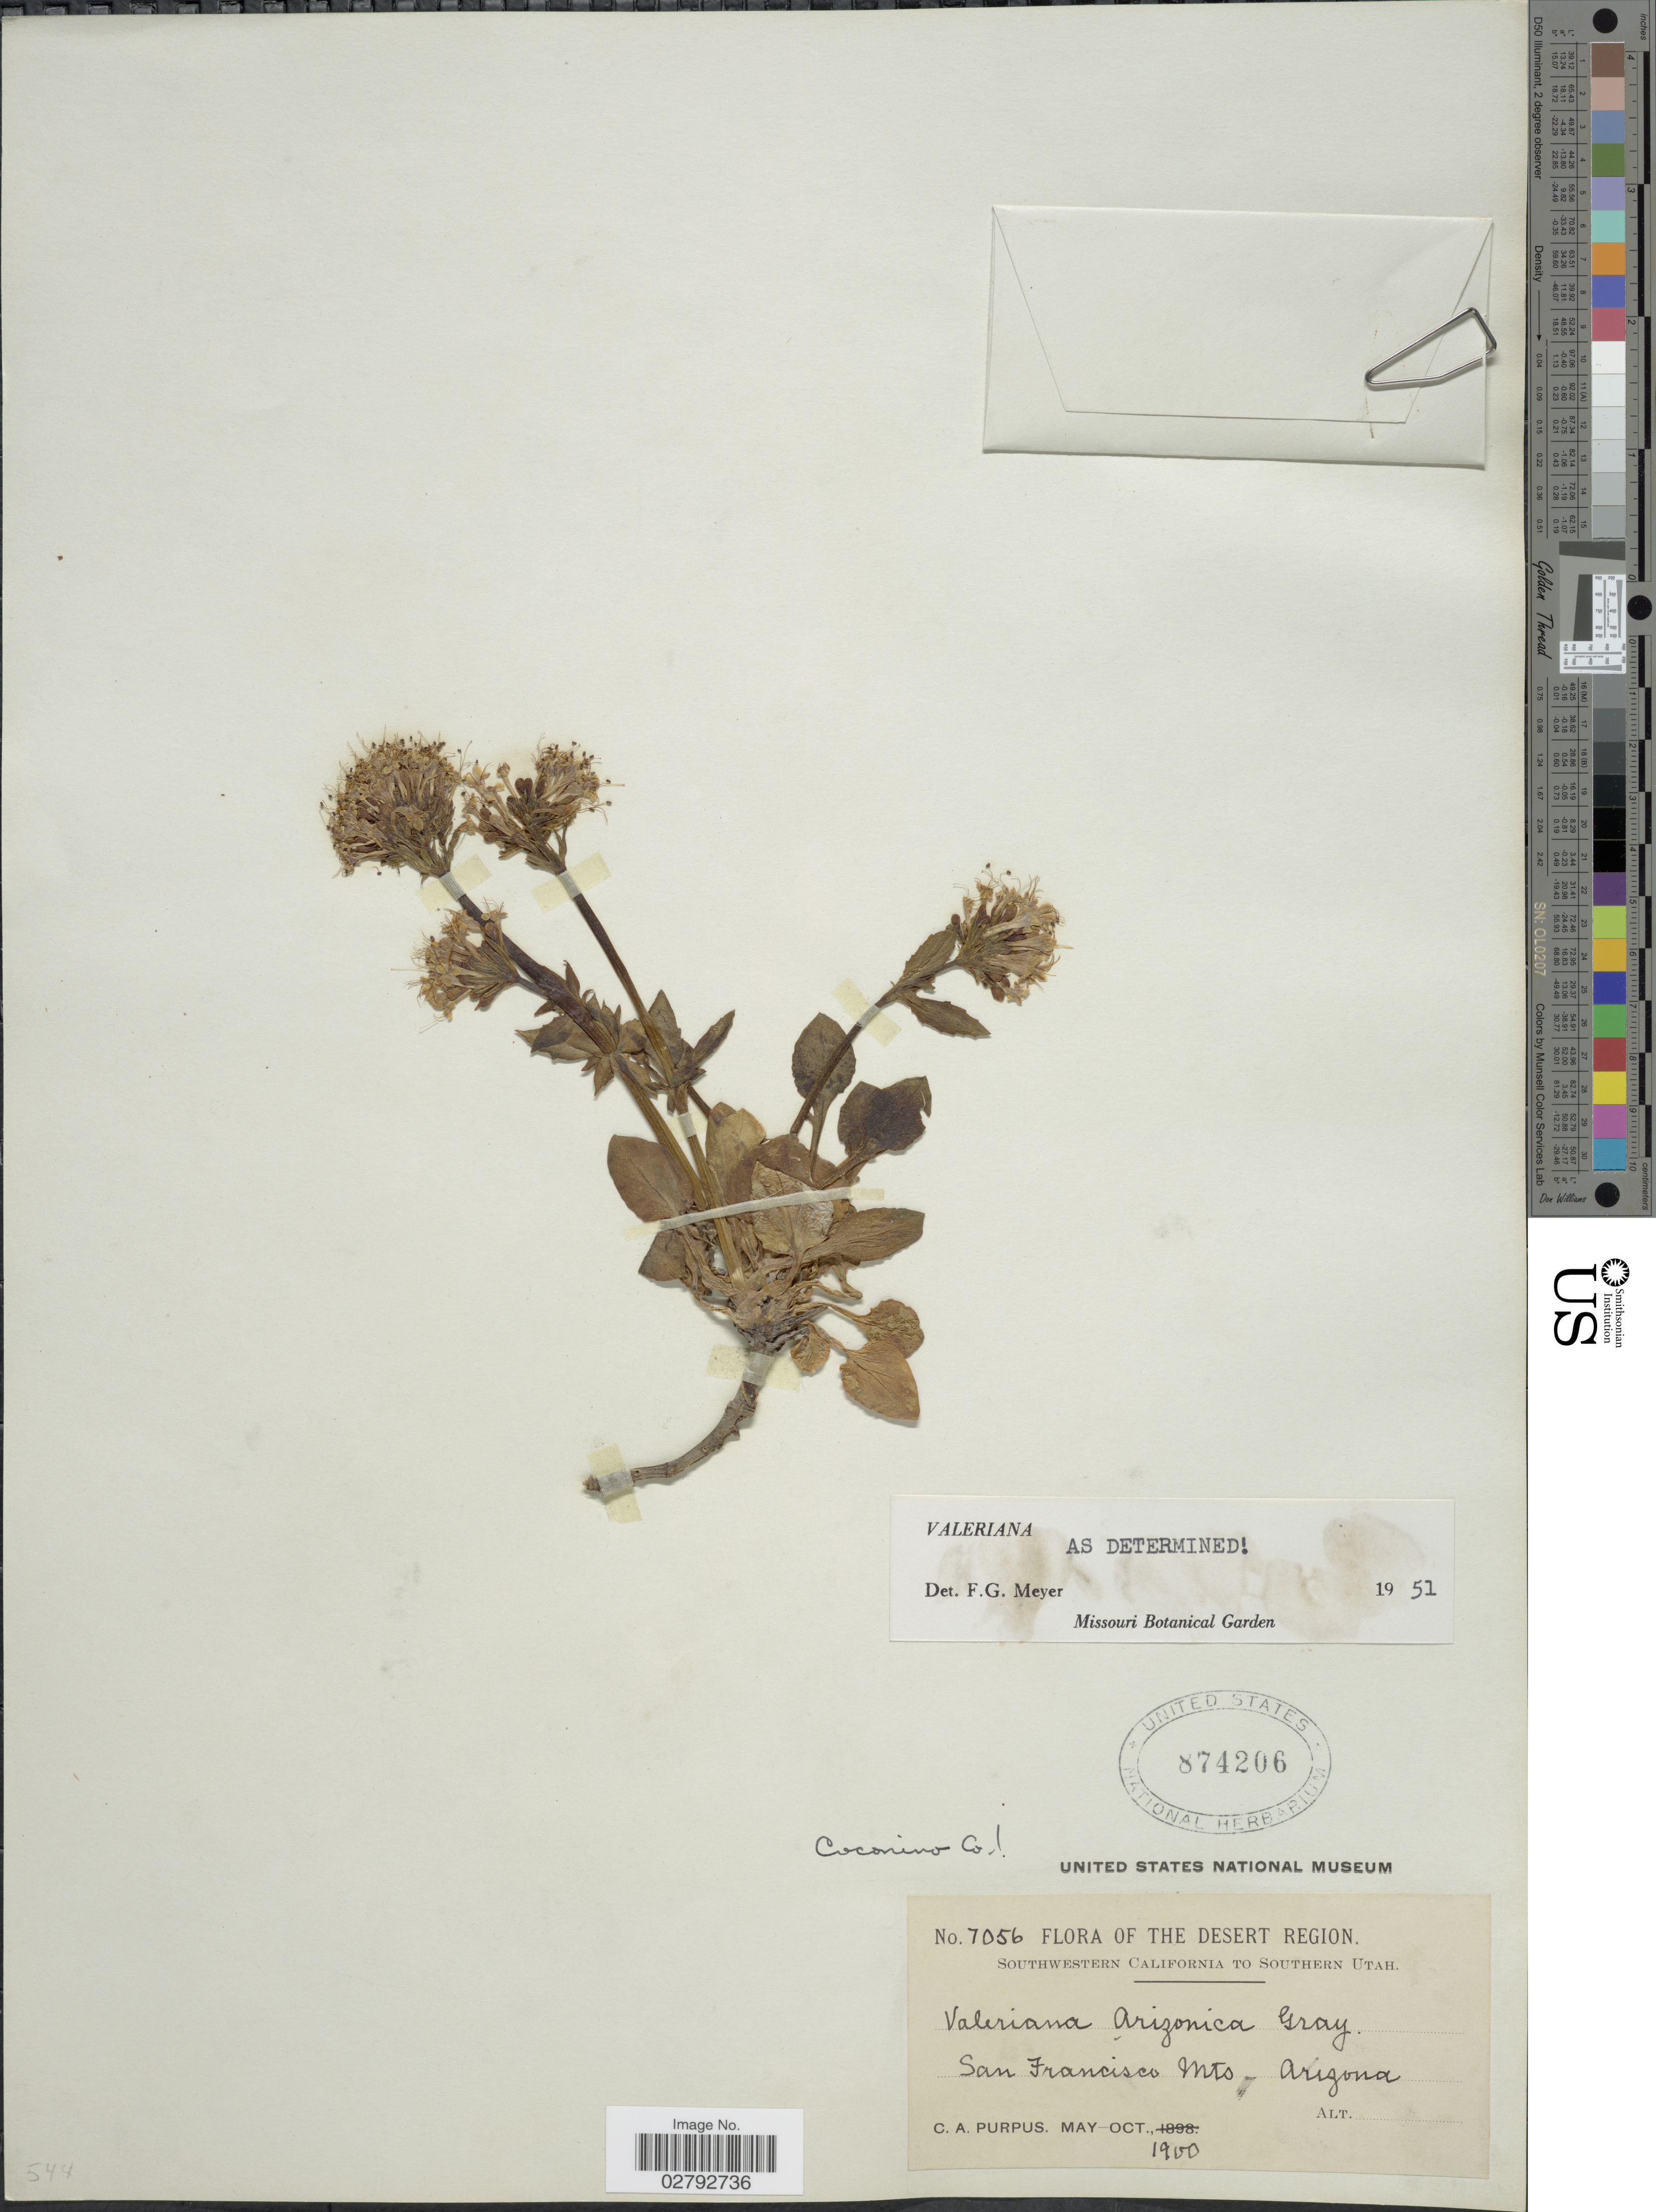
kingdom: Plantae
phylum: Tracheophyta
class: Magnoliopsida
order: Dipsacales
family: Caprifoliaceae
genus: Valeriana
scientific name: Valeriana arizonica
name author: A. Gray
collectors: C. A. Purpus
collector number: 7056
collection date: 1900-05/1900-10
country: United States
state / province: Arizona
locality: San Francisco Mts. Coconino Co.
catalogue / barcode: US 874206